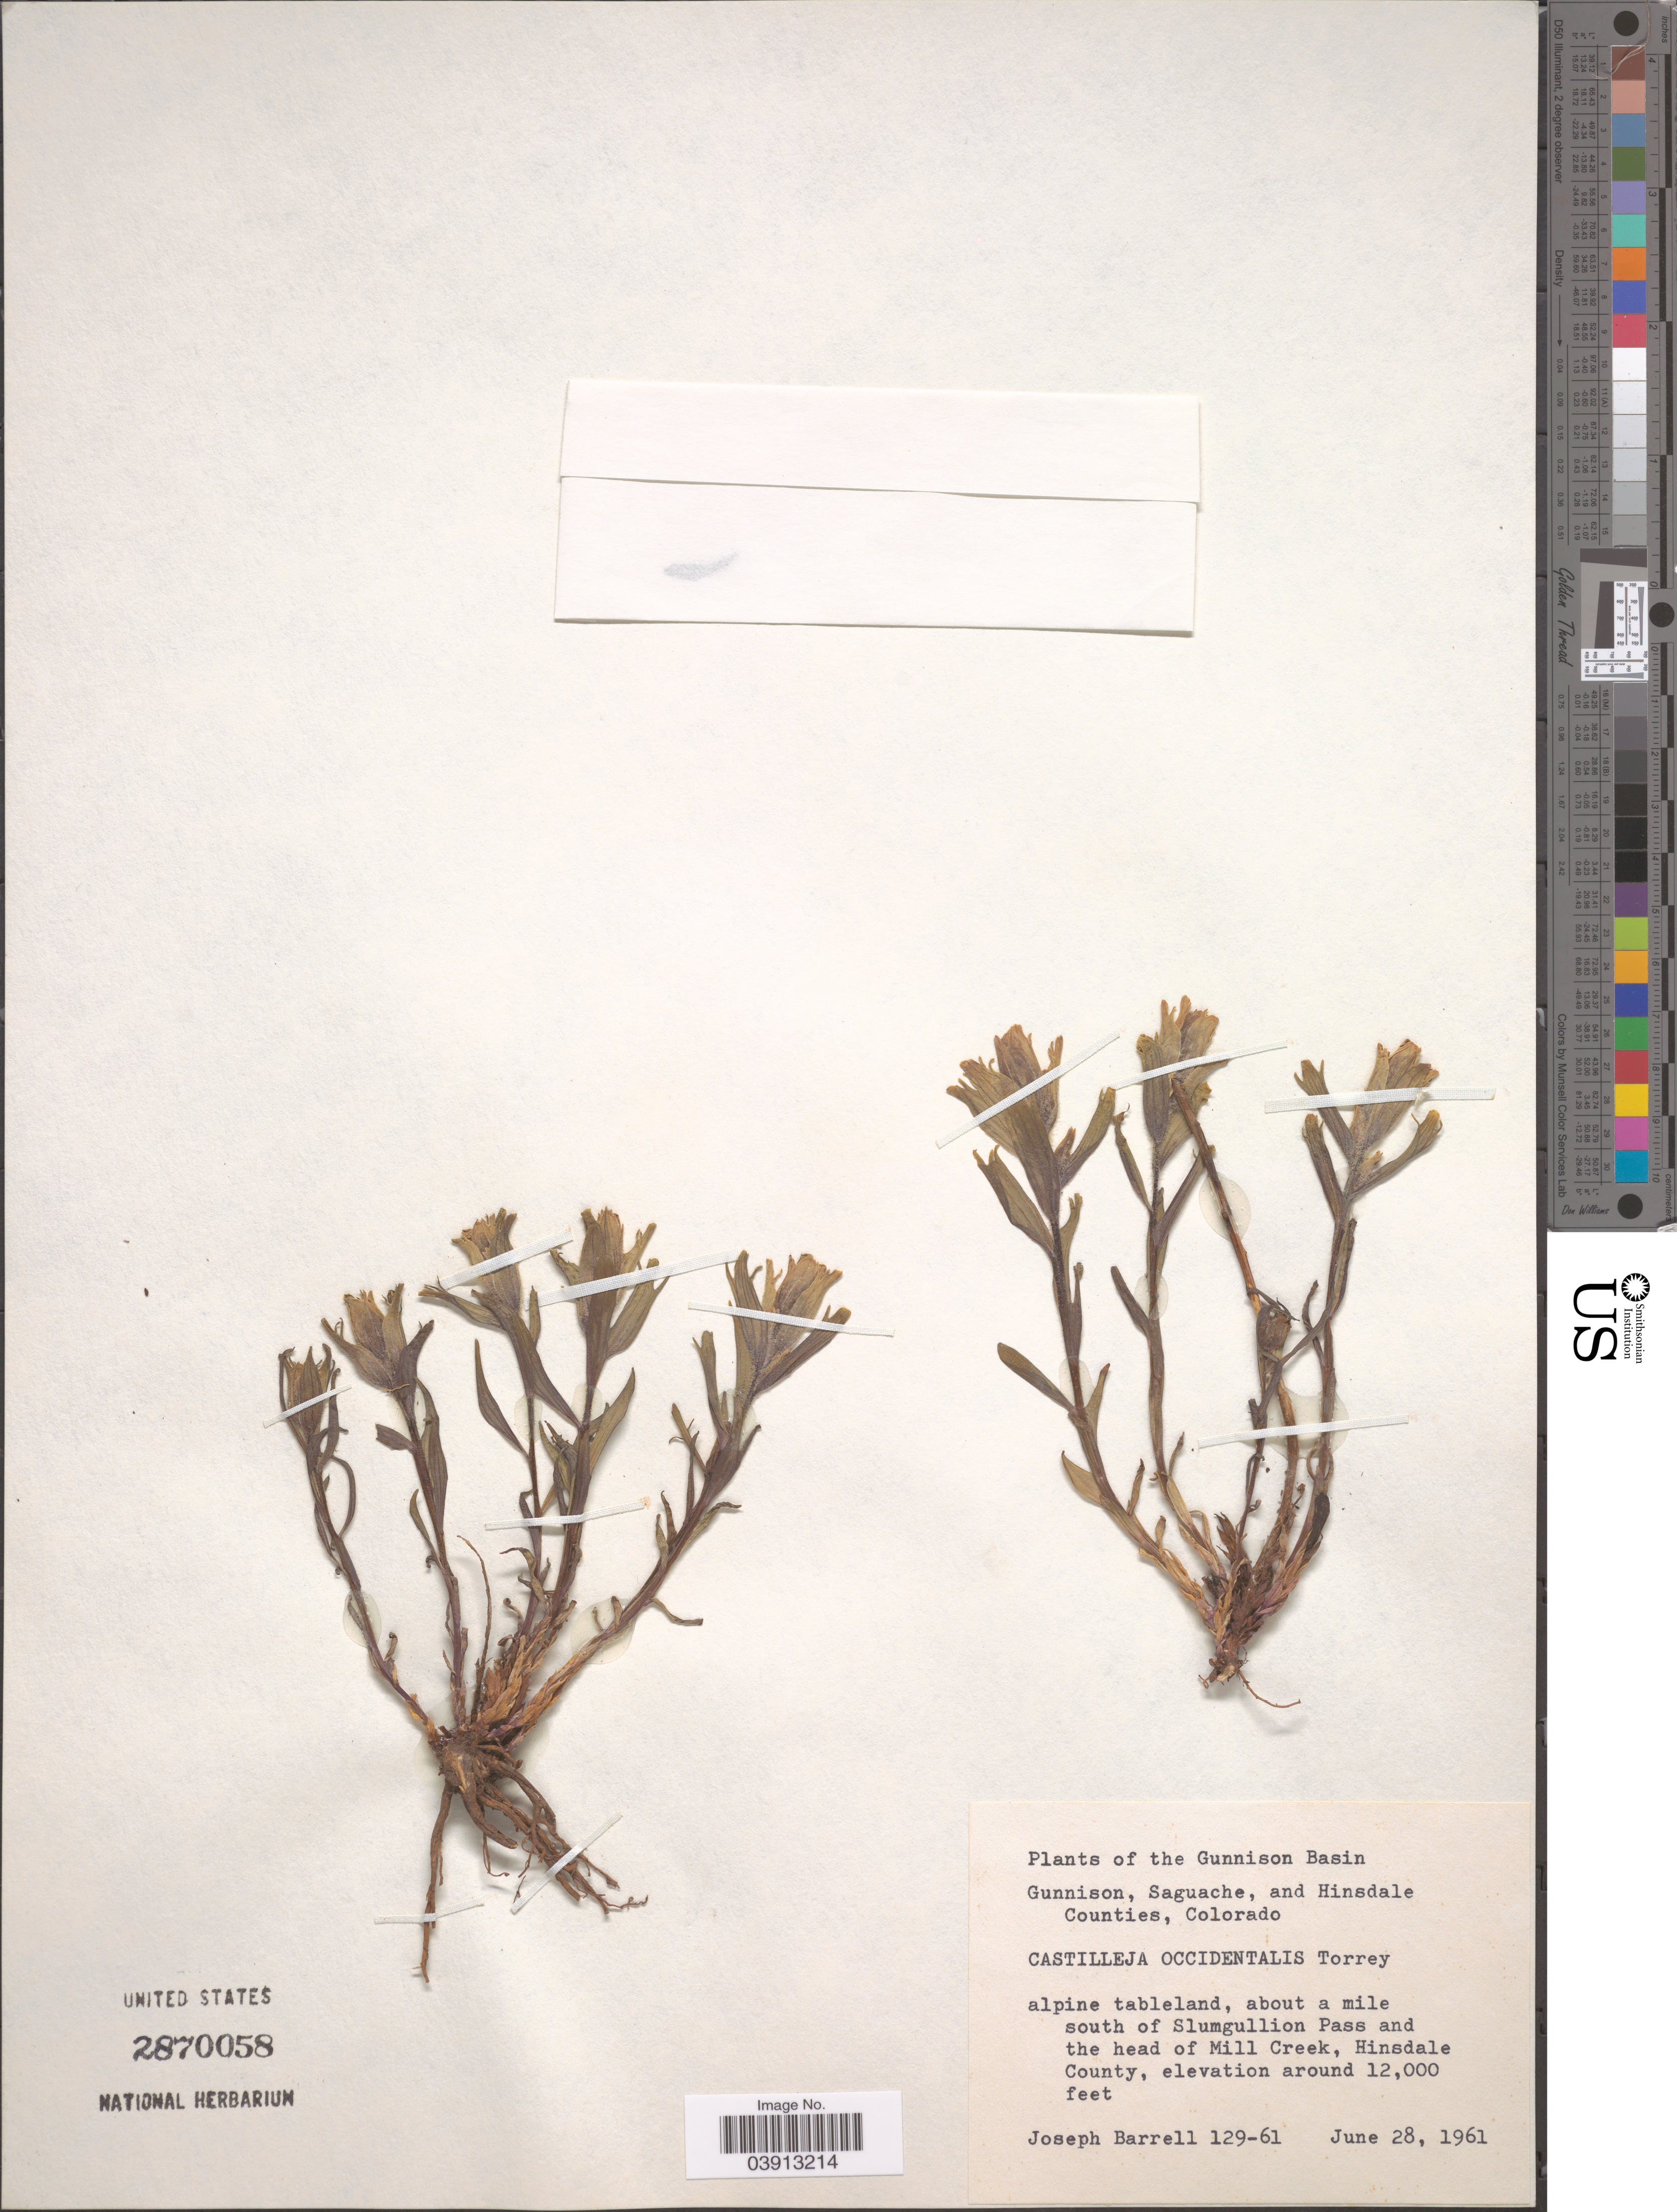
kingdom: Plantae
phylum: Tracheophyta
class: Magnoliopsida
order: Lamiales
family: Orobanchaceae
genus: Castilleja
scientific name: Castilleja occidentalis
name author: Torr.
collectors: J. Barrell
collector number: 129-61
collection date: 1961-06-28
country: United States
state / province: Colorado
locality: Gunnison Basin. Alpine tableland, about a mile south of Slumgullion Pass and the head of Mill Creek, Hinsdale County.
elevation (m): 3658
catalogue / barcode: US 2870058